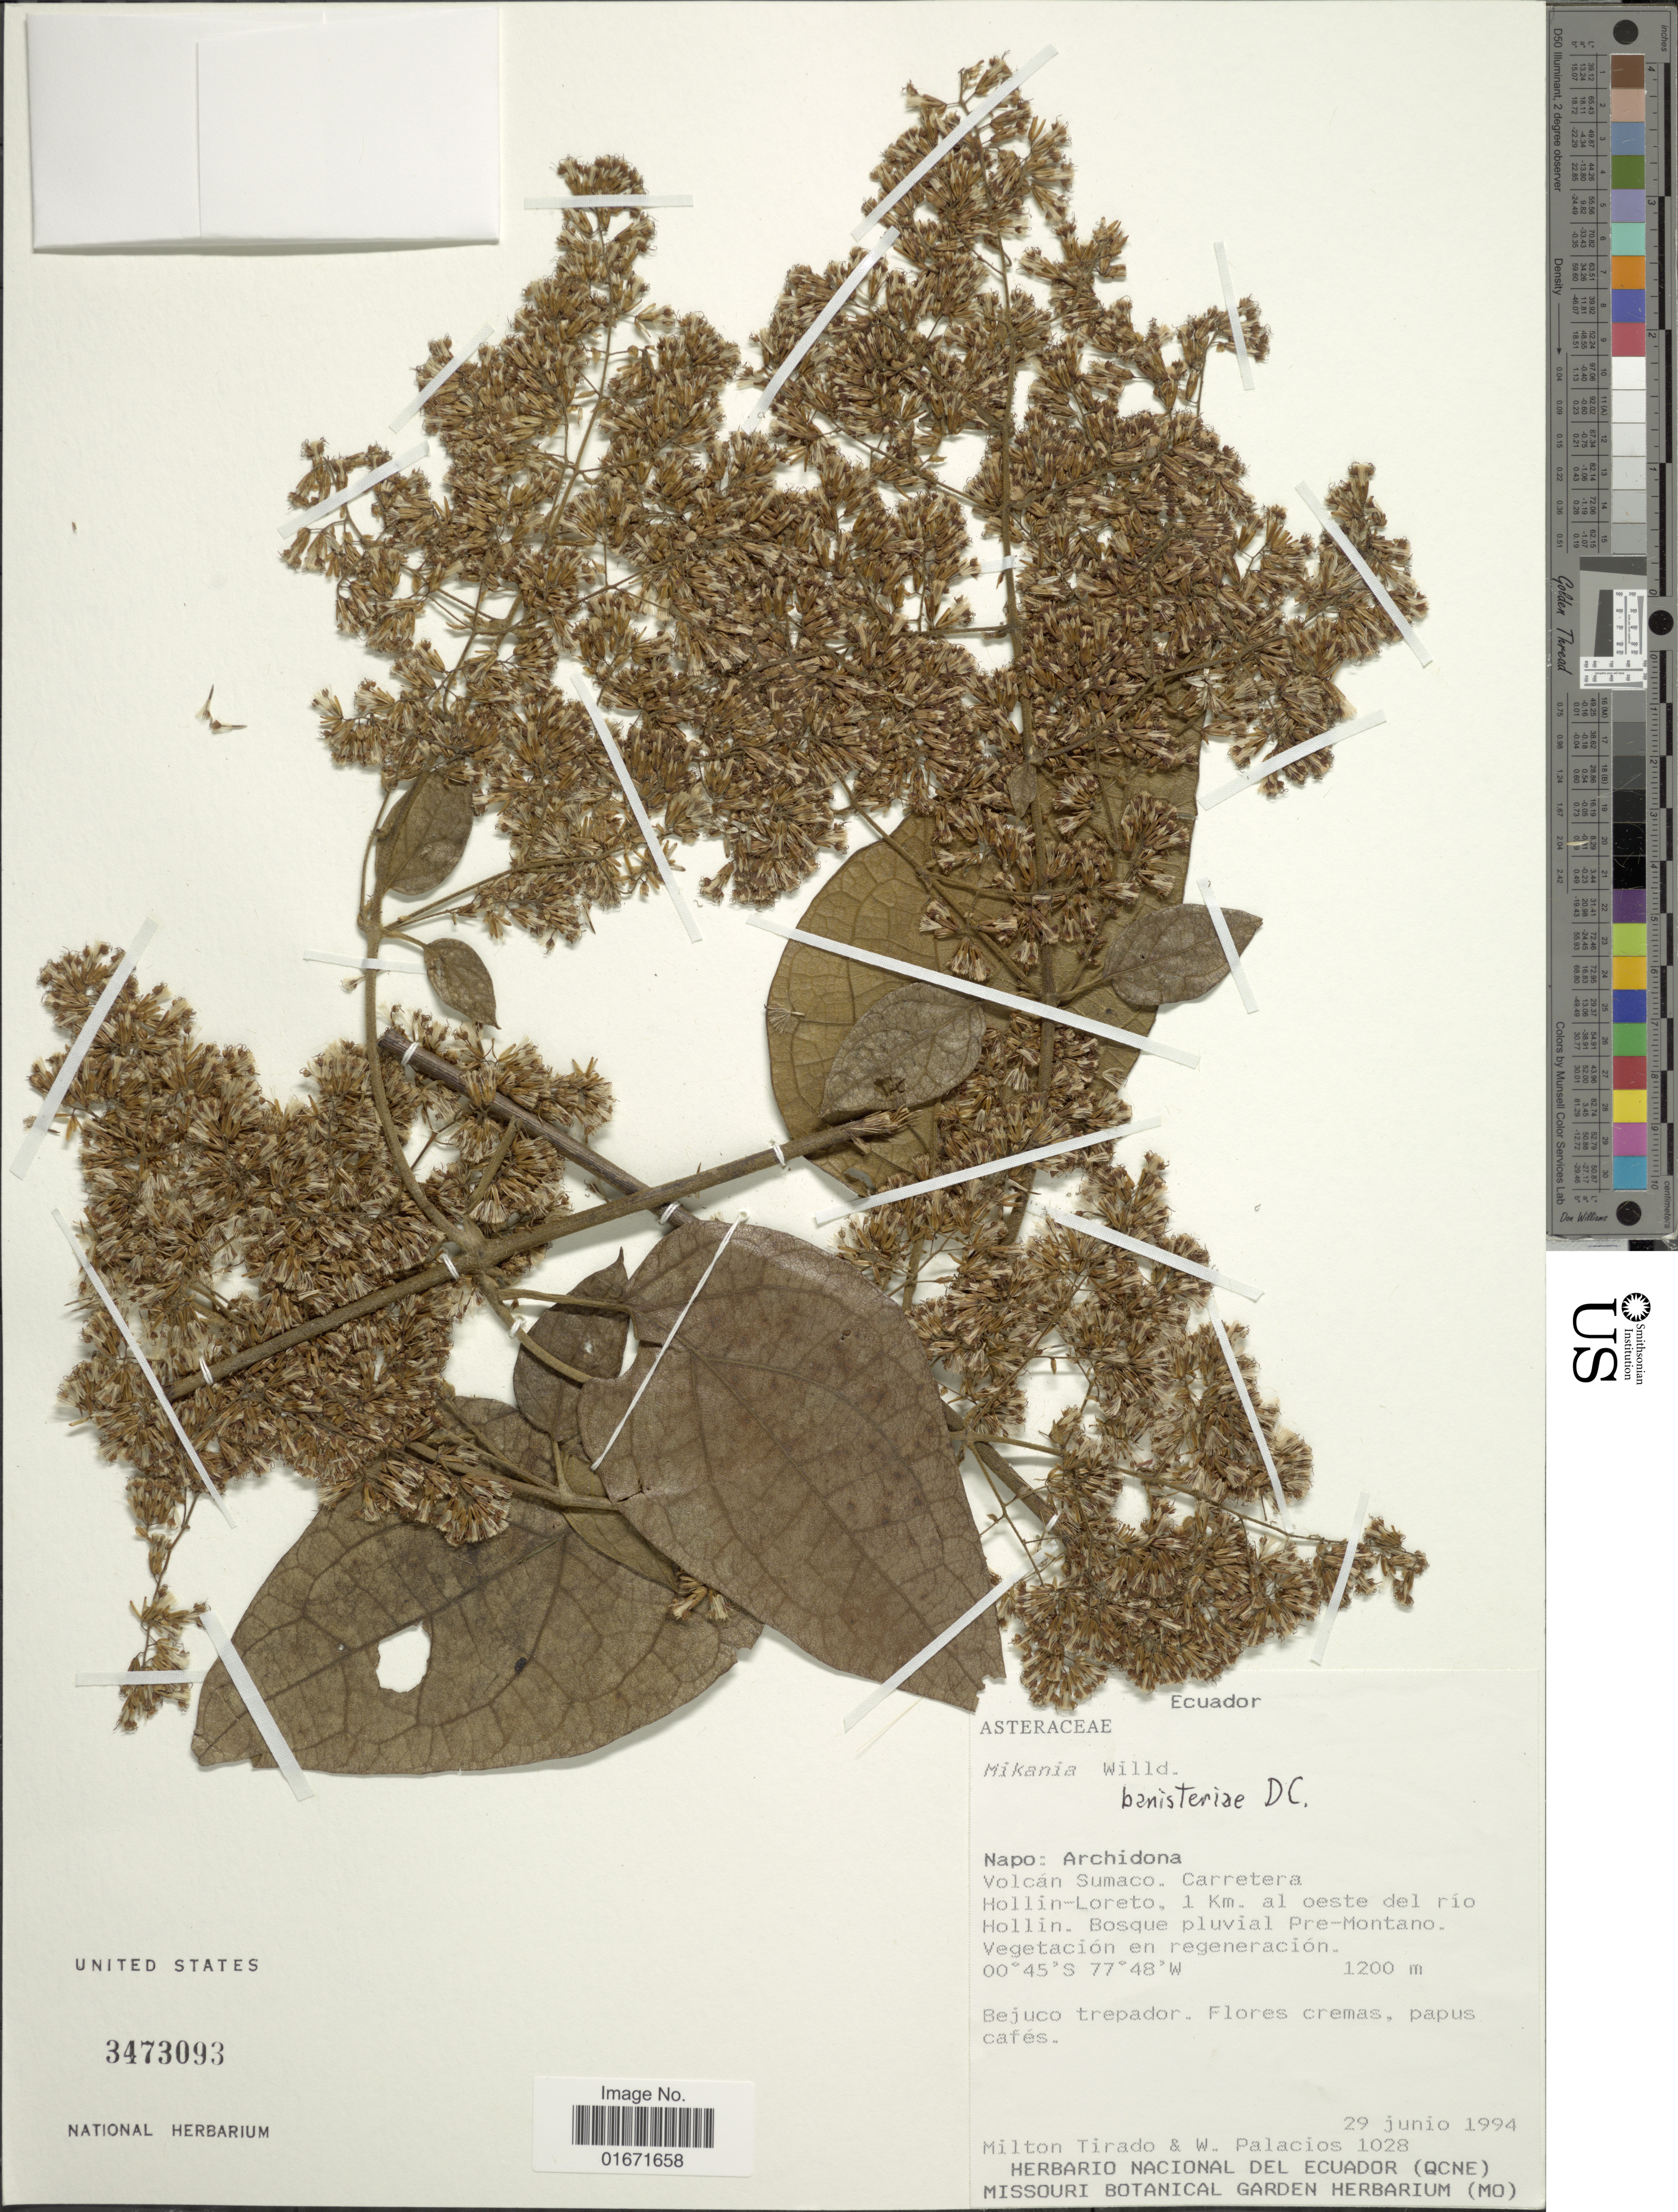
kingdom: Plantae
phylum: Tracheophyta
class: Magnoliopsida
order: Asterales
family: Asteraceae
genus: Mikania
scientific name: Mikania banisteriae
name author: DC.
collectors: M. Tirado & W. Palacios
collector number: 1028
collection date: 1994-06-29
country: Ecuador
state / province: Napo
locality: Napo: Archidona. Volcán Sumaco. Carretera Hollin-Loreto, 1 km. al oeste del rio Hollin. Bosque pluvial Pre-Montano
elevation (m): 1200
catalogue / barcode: US 3473093